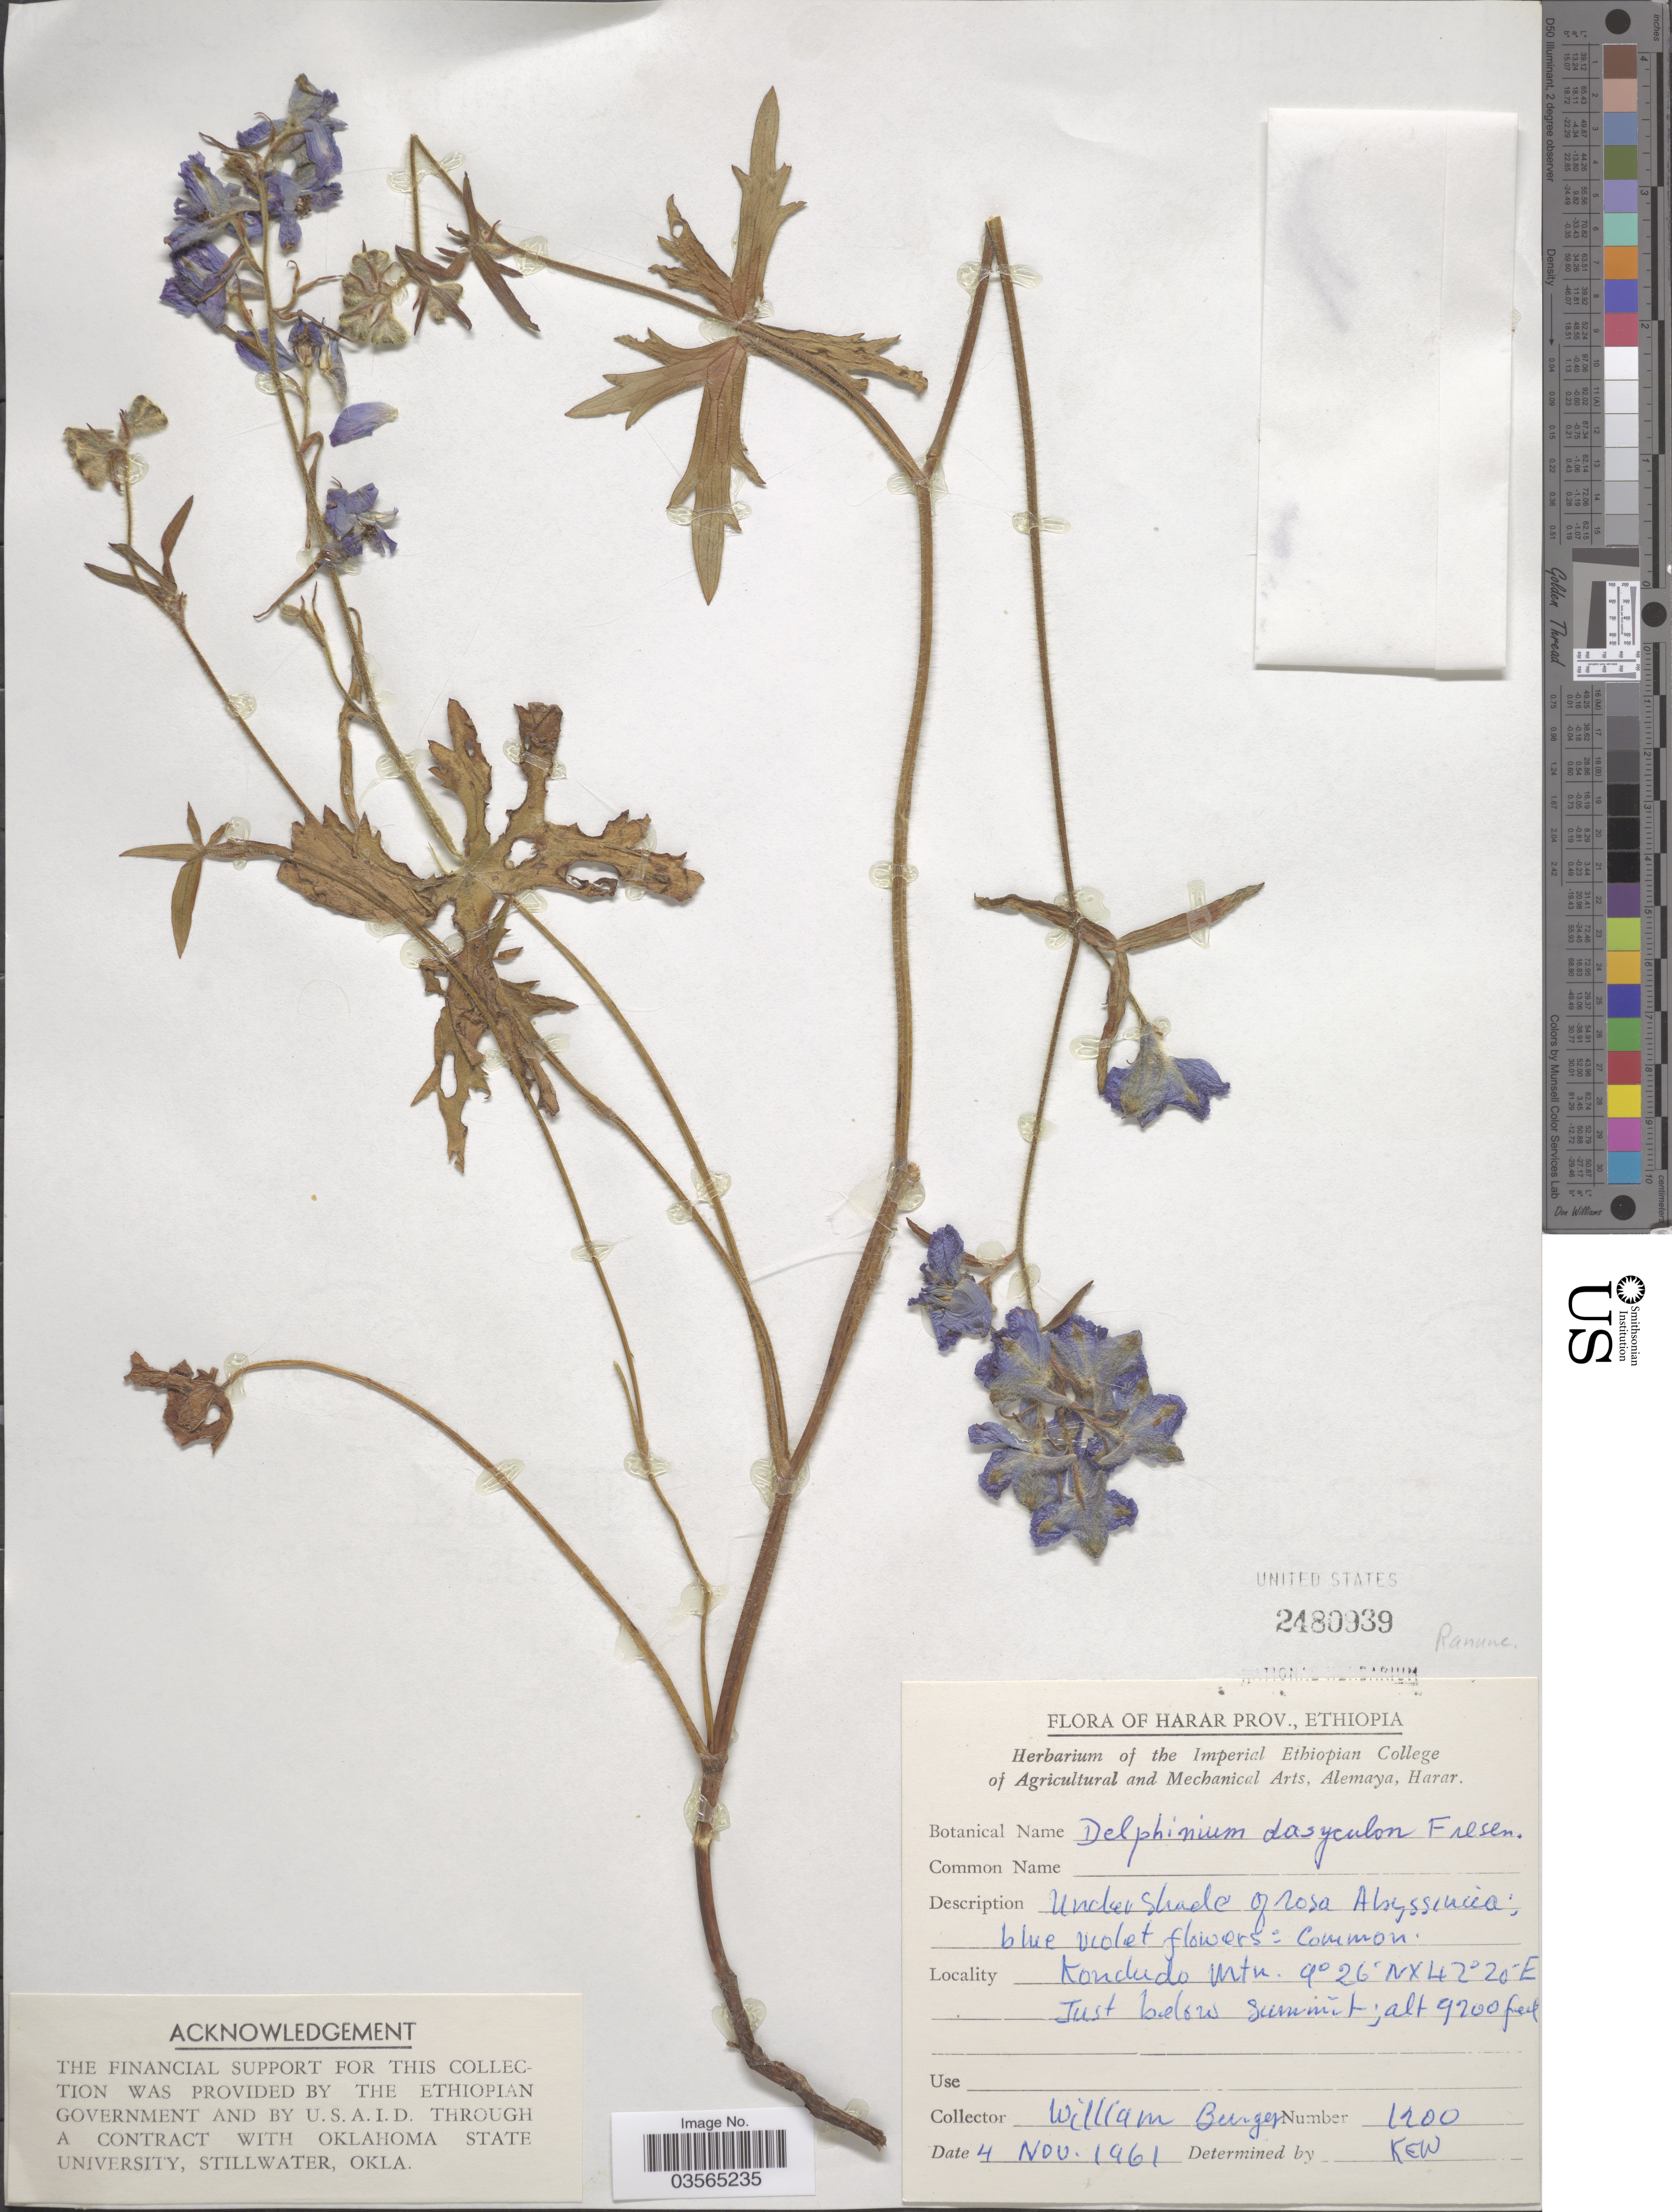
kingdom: Plantae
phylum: Tracheophyta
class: Magnoliopsida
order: Ranunculales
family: Ranunculaceae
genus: Delphinium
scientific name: Delphinium dasycaulon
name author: Fresen.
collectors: W. Burger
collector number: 1200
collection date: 1961-11-04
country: Ethiopia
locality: Harar Prov. Kondudo Mtn. Just below summit.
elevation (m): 2804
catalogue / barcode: US 2480939